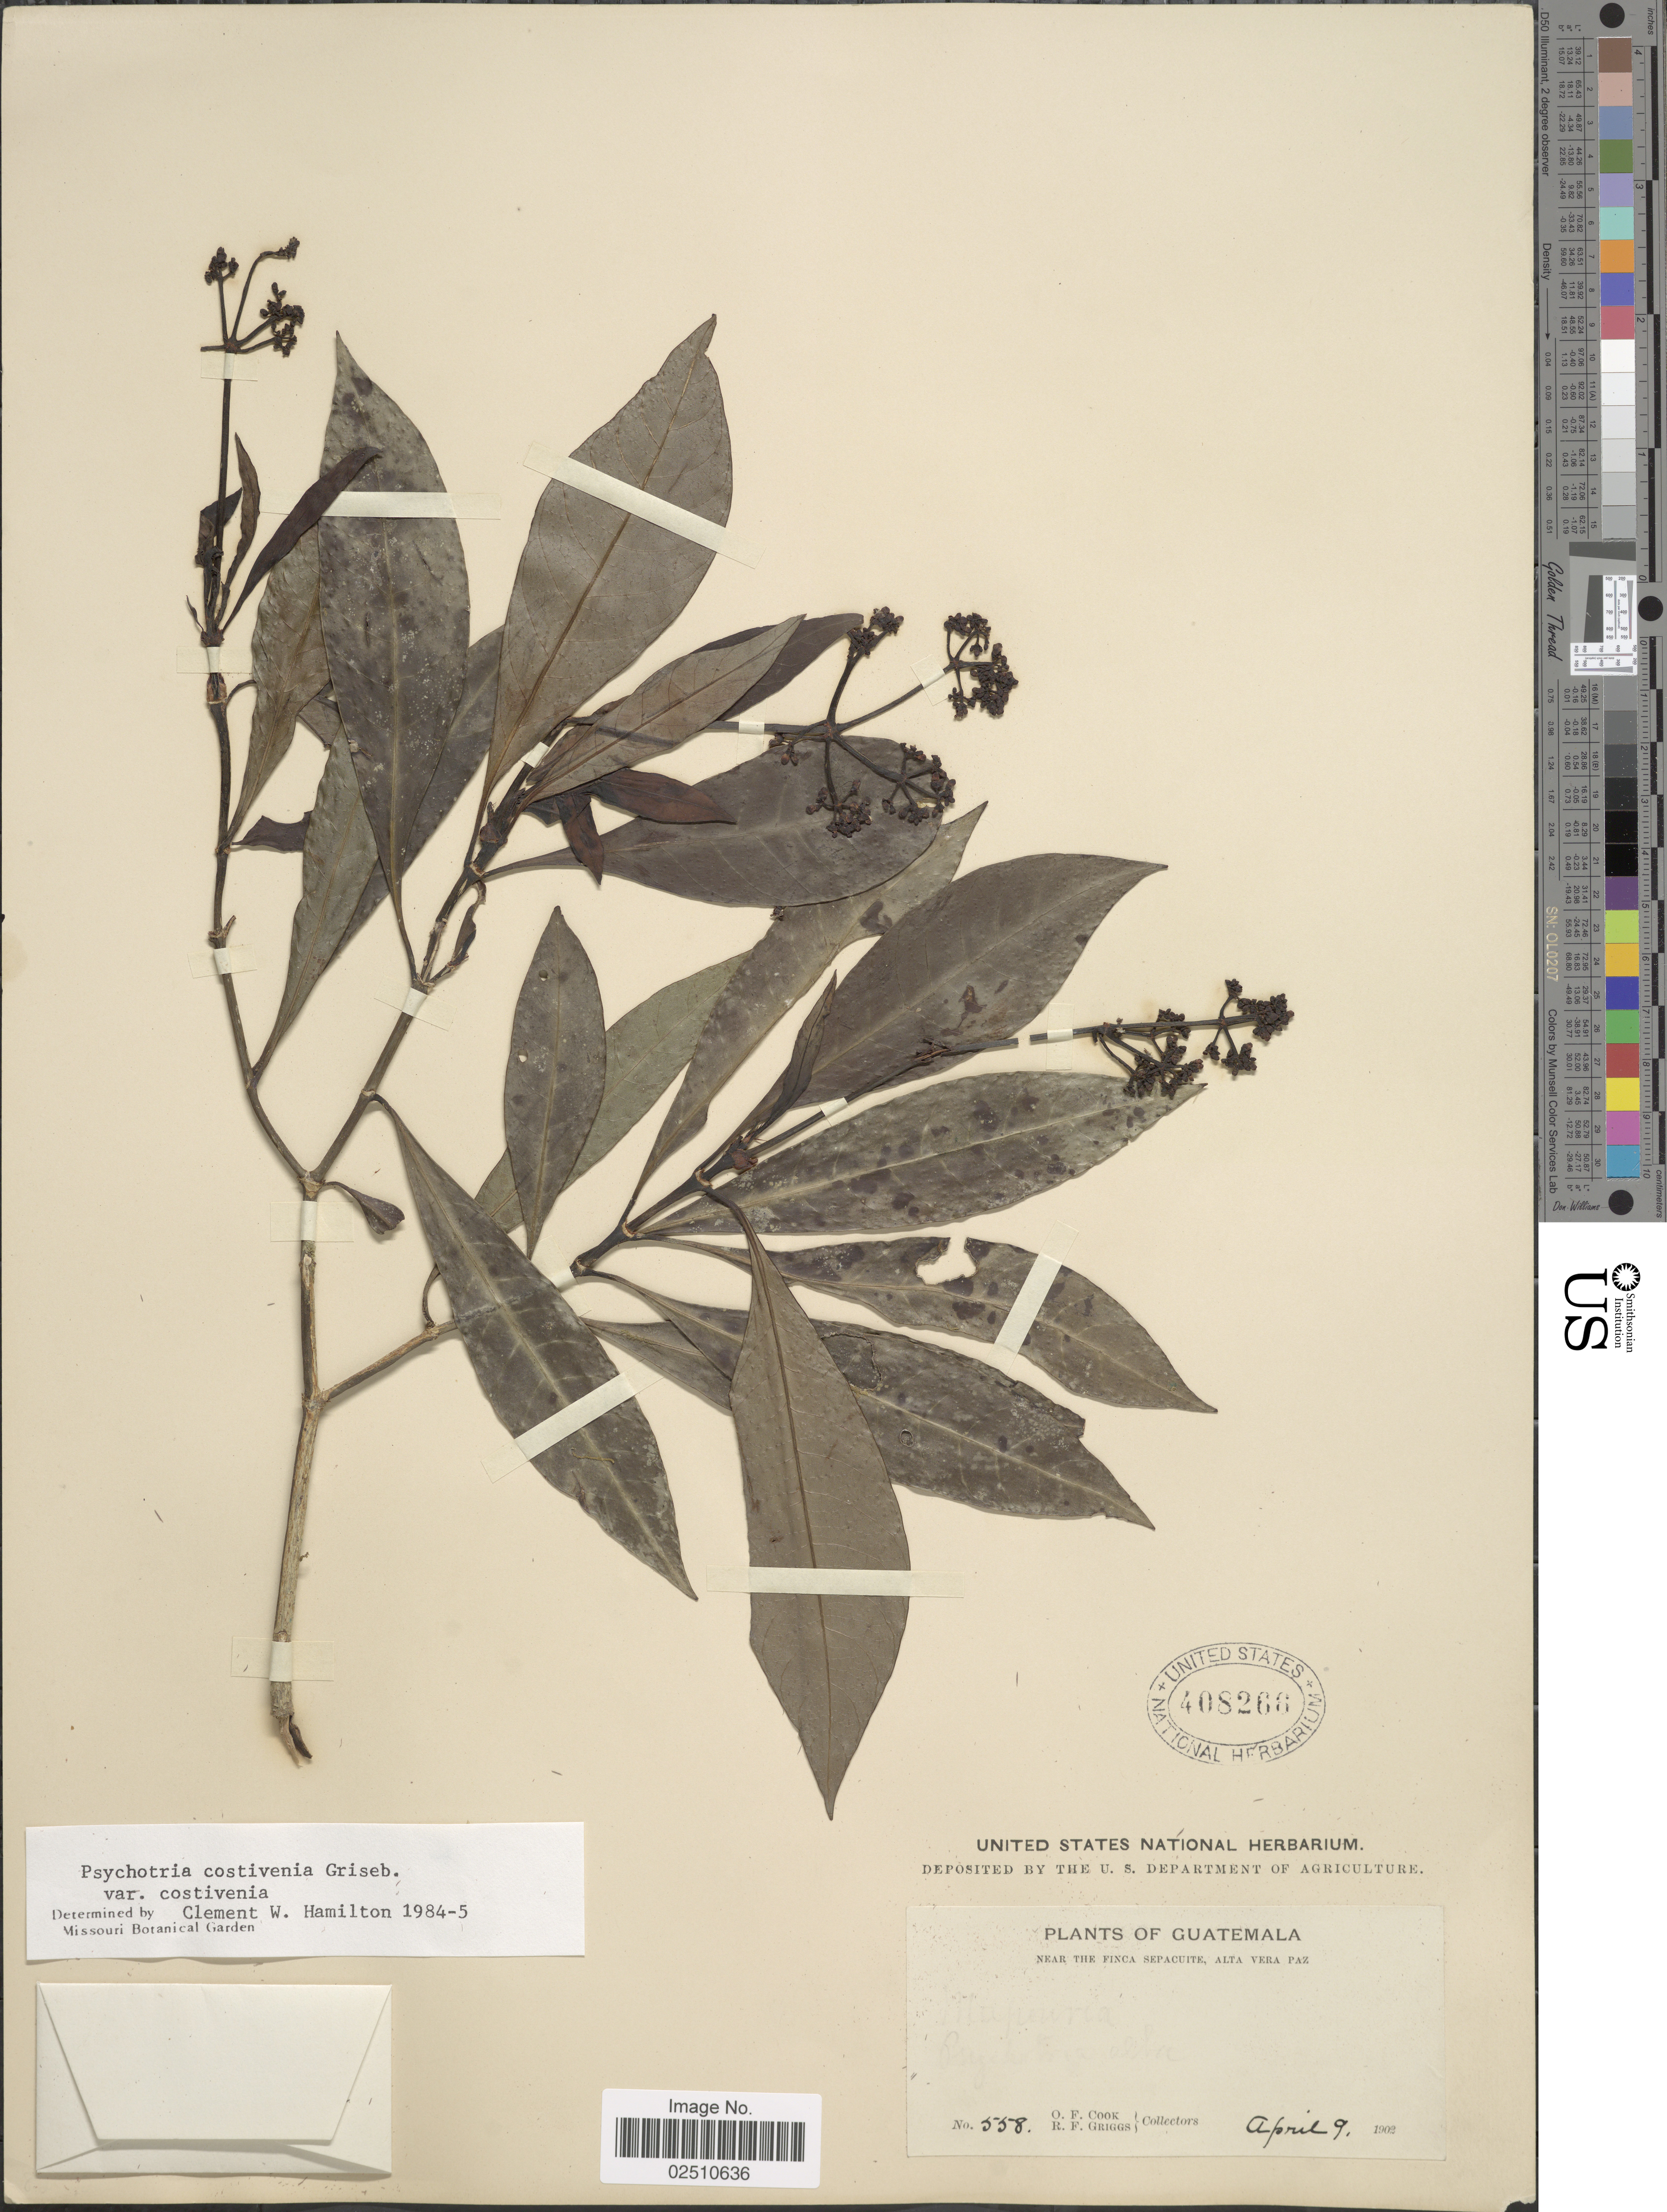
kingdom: Plantae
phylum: Tracheophyta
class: Magnoliopsida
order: Gentianales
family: Rubiaceae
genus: Psychotria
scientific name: Psychotria costivenia var. costivenia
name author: Griseb.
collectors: O. F. Cook & R. F. Griggs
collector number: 558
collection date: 1902-04-09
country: Guatemala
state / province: Alta Verapaz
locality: Near the Finca Sepacuite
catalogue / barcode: US 408266